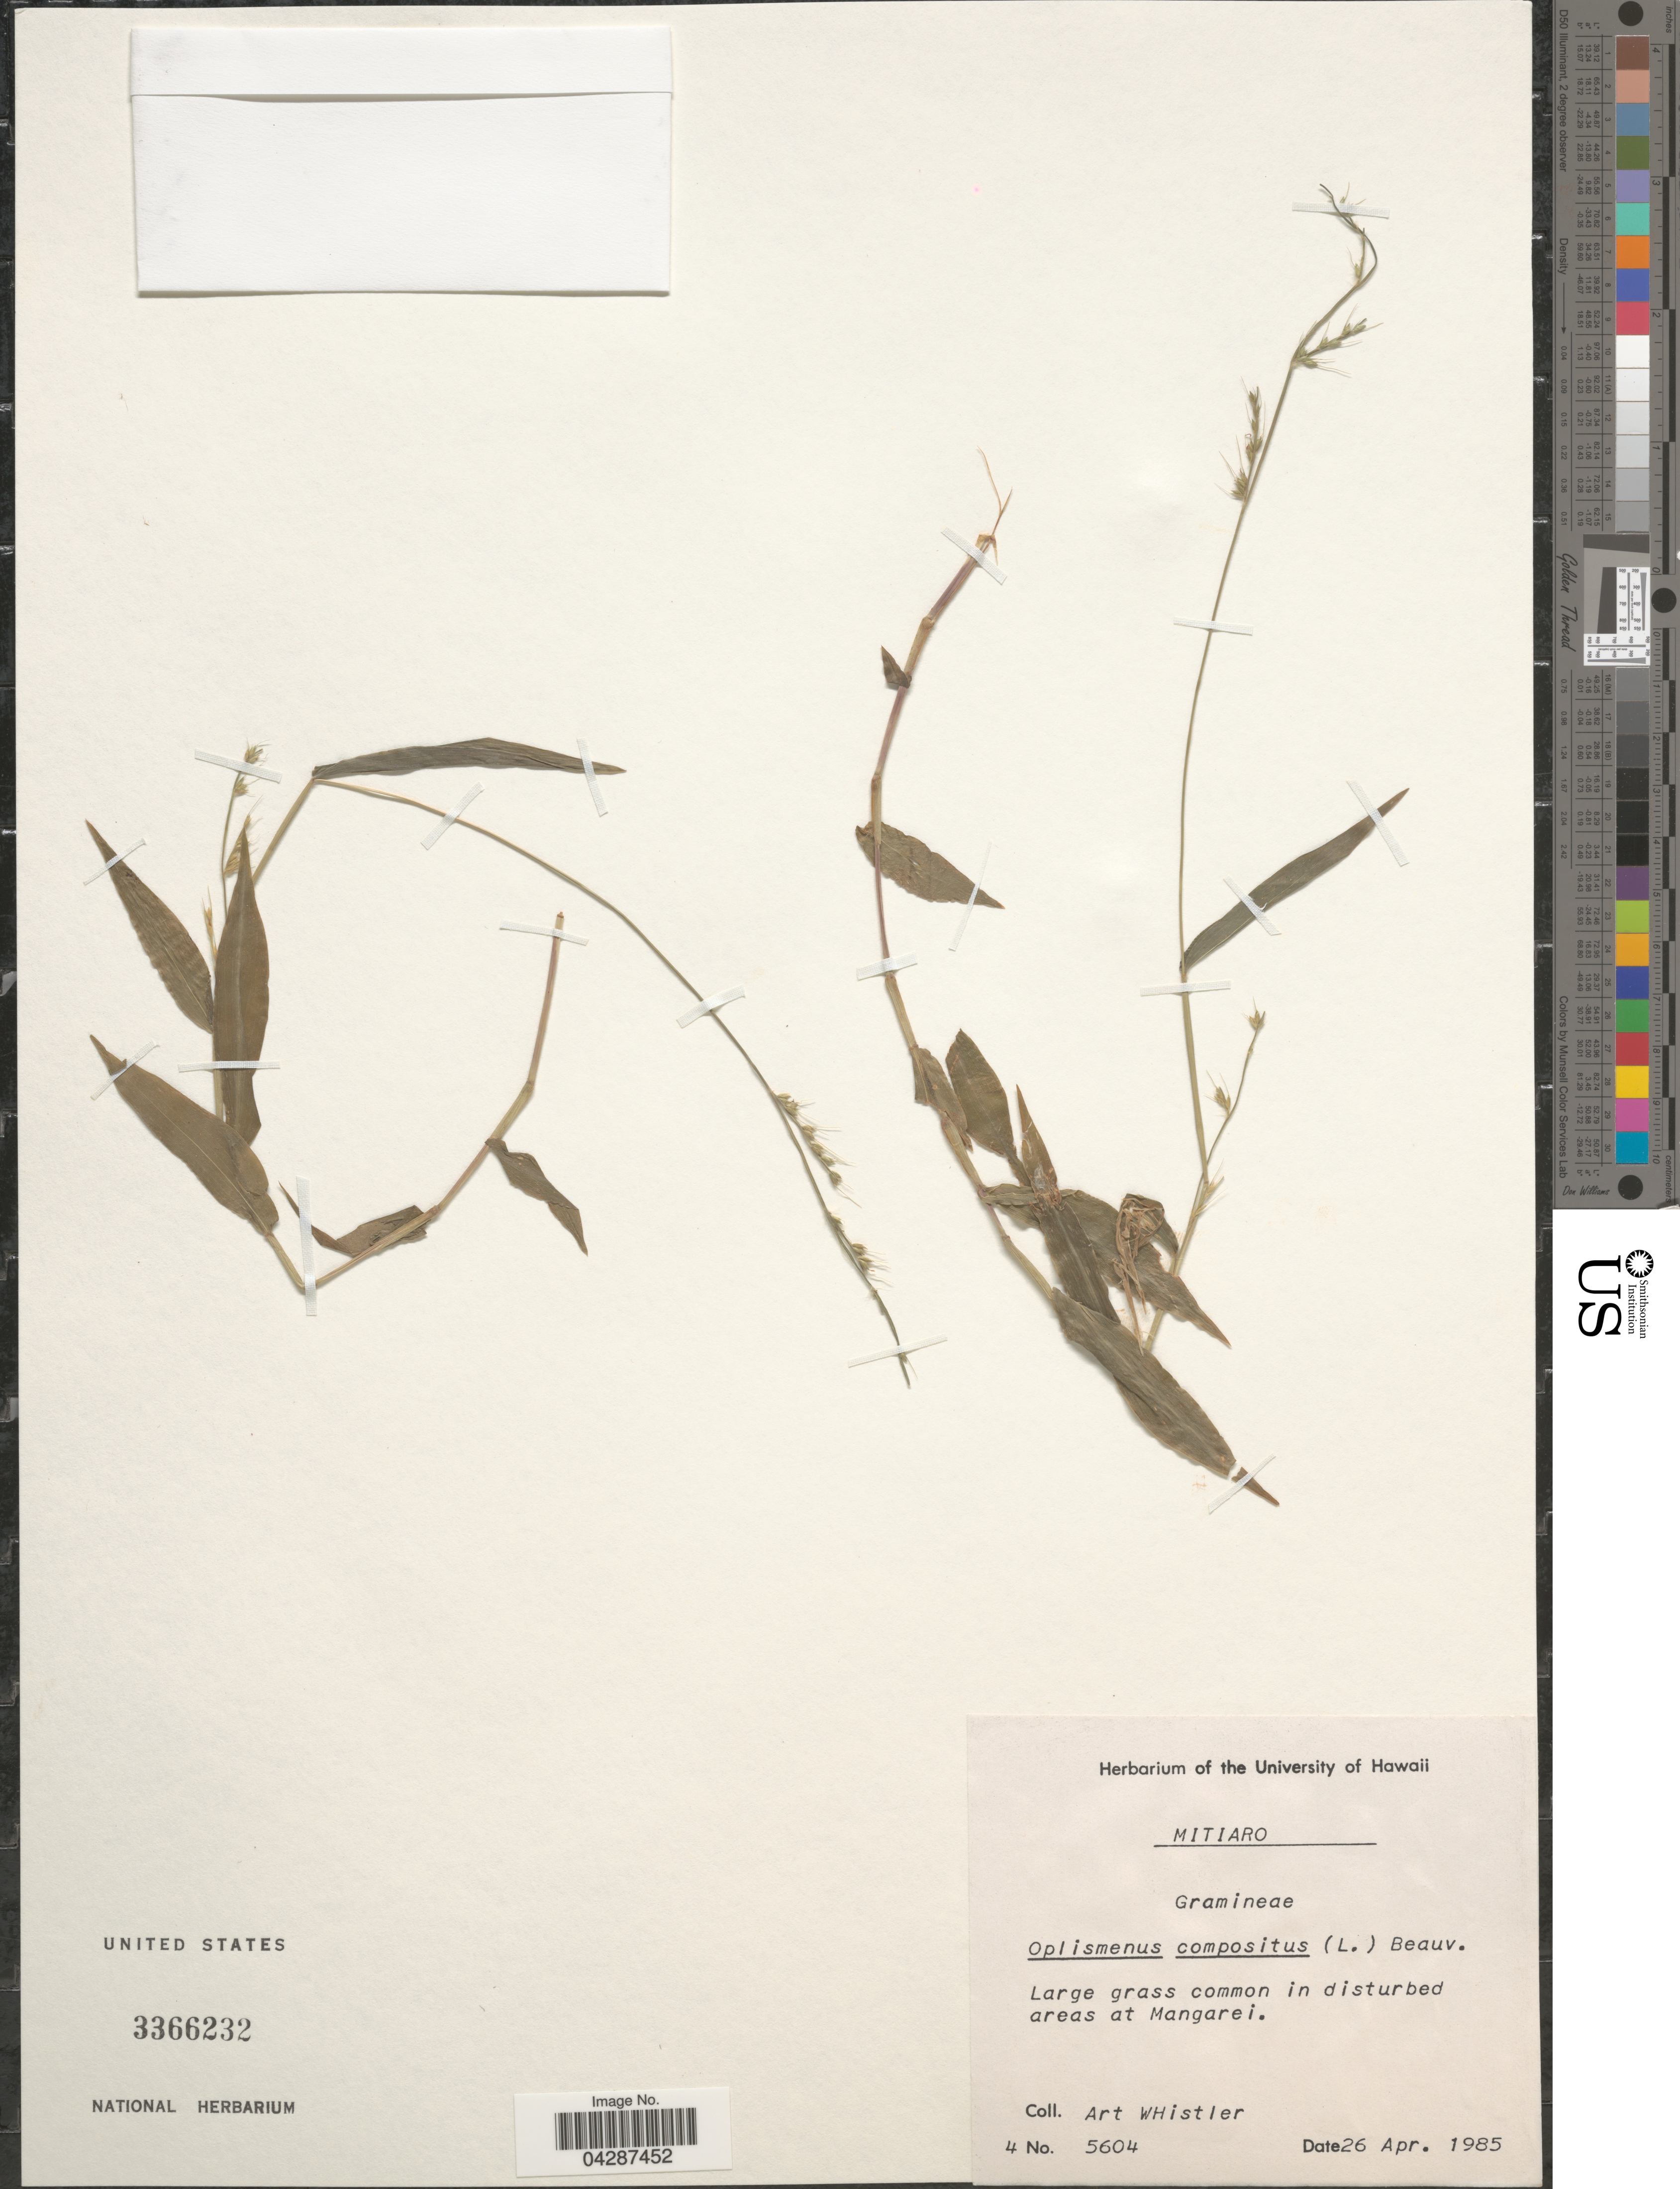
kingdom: Plantae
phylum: Tracheophyta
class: Liliopsida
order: Poales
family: Poaceae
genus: Oplismenus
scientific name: Oplismenus compositus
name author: (L.) P. Beauv.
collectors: A. Whistler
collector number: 5604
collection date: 1985-04-26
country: Cook Islands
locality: Mitiaro. Large grass common in disturbed areas at Mangarei.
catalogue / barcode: US 3366232